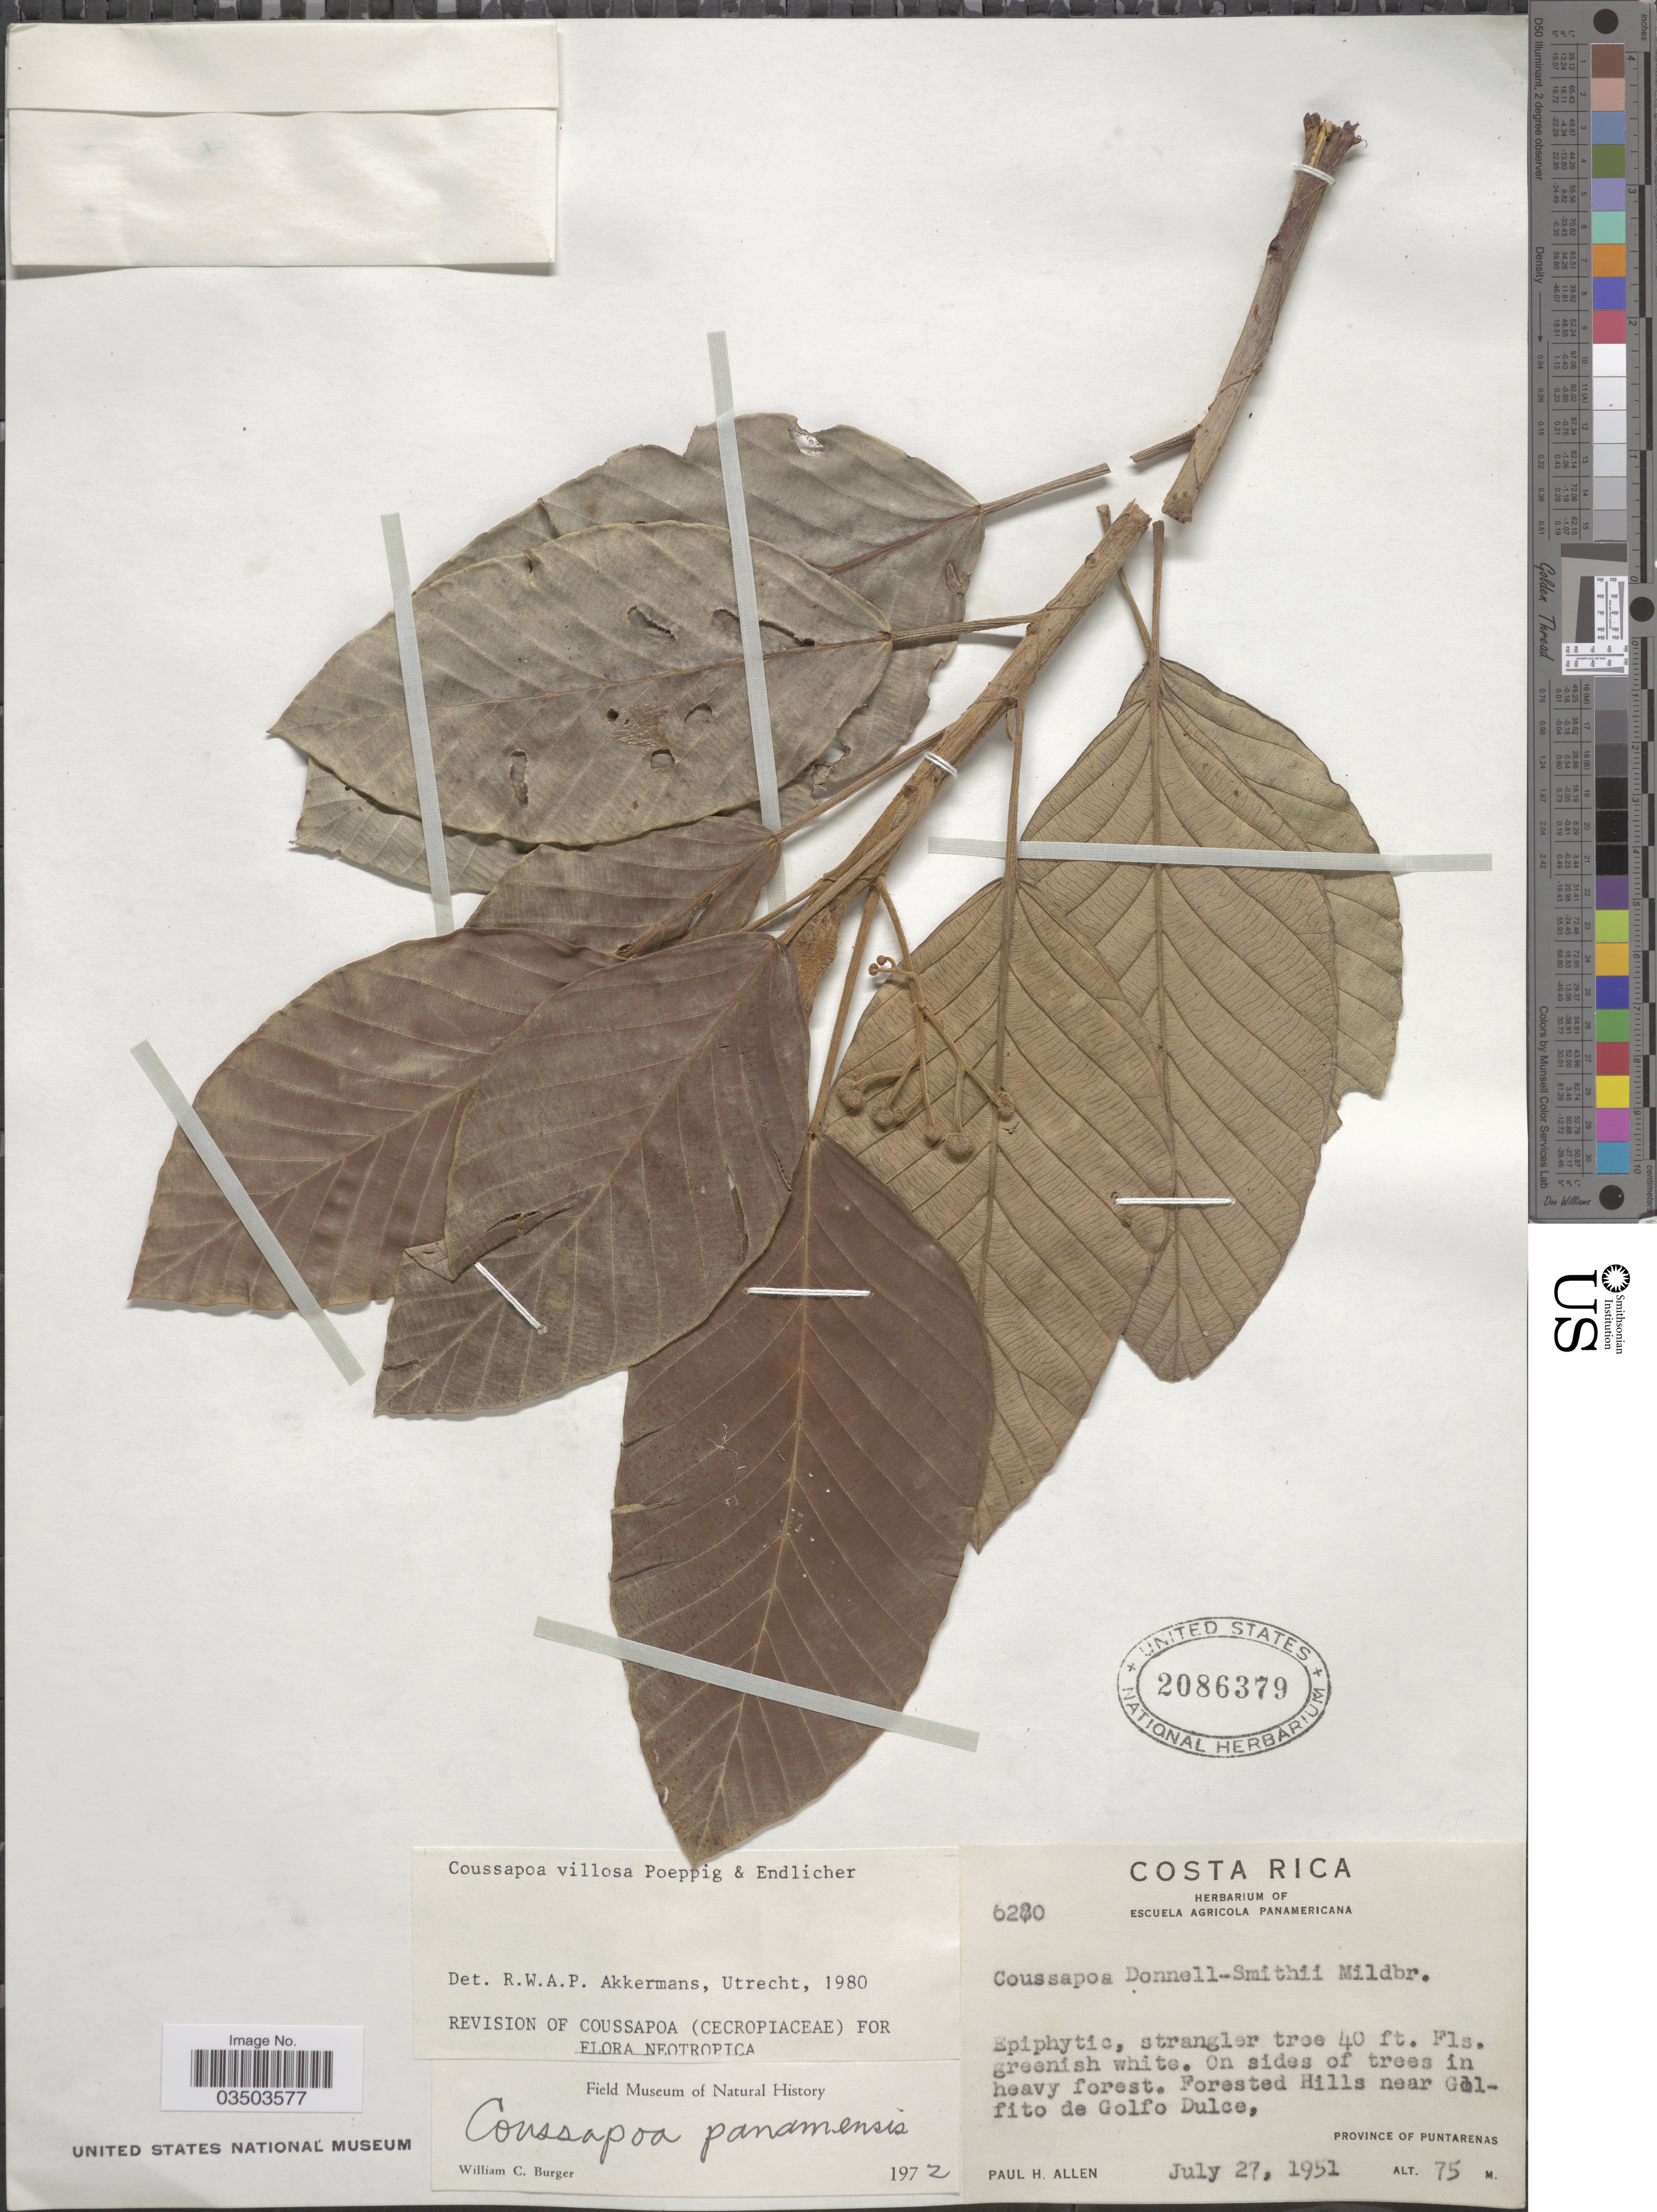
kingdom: Plantae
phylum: Tracheophyta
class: Magnoliopsida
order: Rosales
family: Urticaceae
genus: Coussapoa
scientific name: Coussapoa villosa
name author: Poepp. & Endl.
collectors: P. H. Allen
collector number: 6280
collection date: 1951-07-27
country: Costa Rica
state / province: Puntarenas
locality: Forested Hills near Golfito de Golfo Dulce.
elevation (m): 75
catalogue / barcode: US 2086379